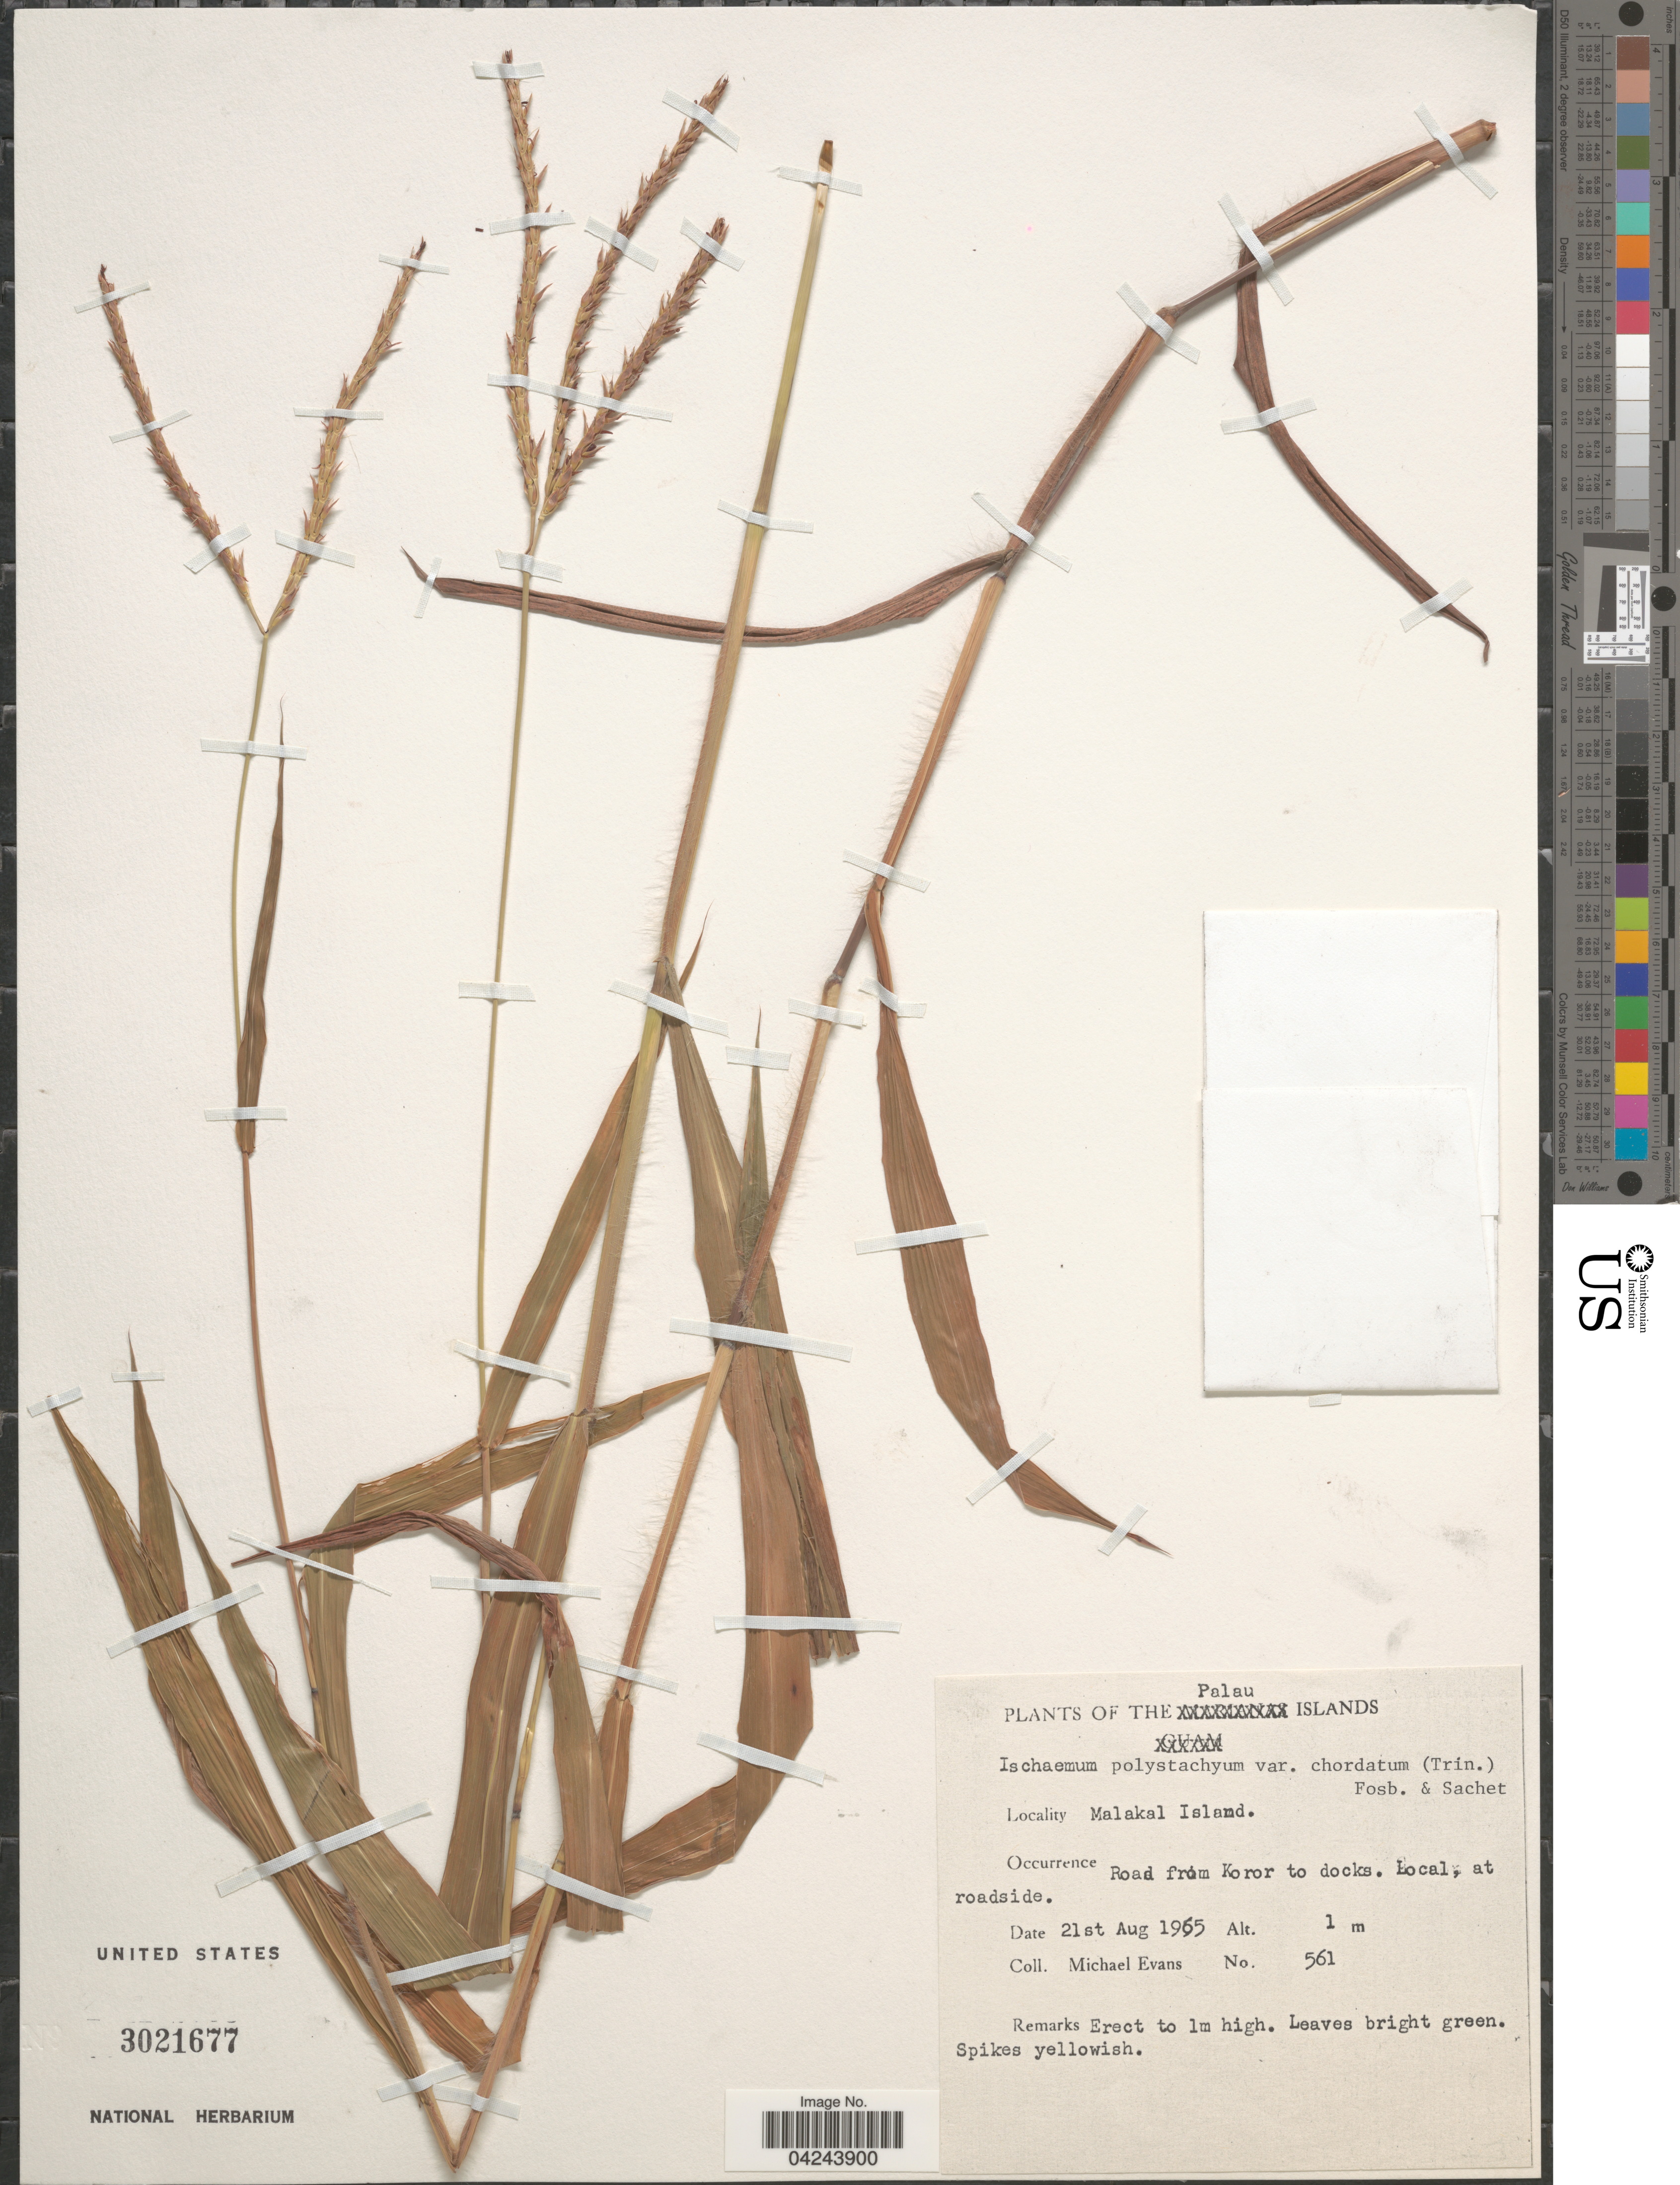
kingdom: Plantae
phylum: Tracheophyta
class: Liliopsida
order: Poales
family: Poaceae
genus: Ischaemum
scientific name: Ischaemum polystachyum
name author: J. Presl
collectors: M. Evans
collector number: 561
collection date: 1965-08-21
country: Palau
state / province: Koror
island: Ngemelachel [Malakal]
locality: The Palau Islands. Malakal Island. Road from Koror to docks. Local, at roadside.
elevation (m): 1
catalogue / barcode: US 3021677